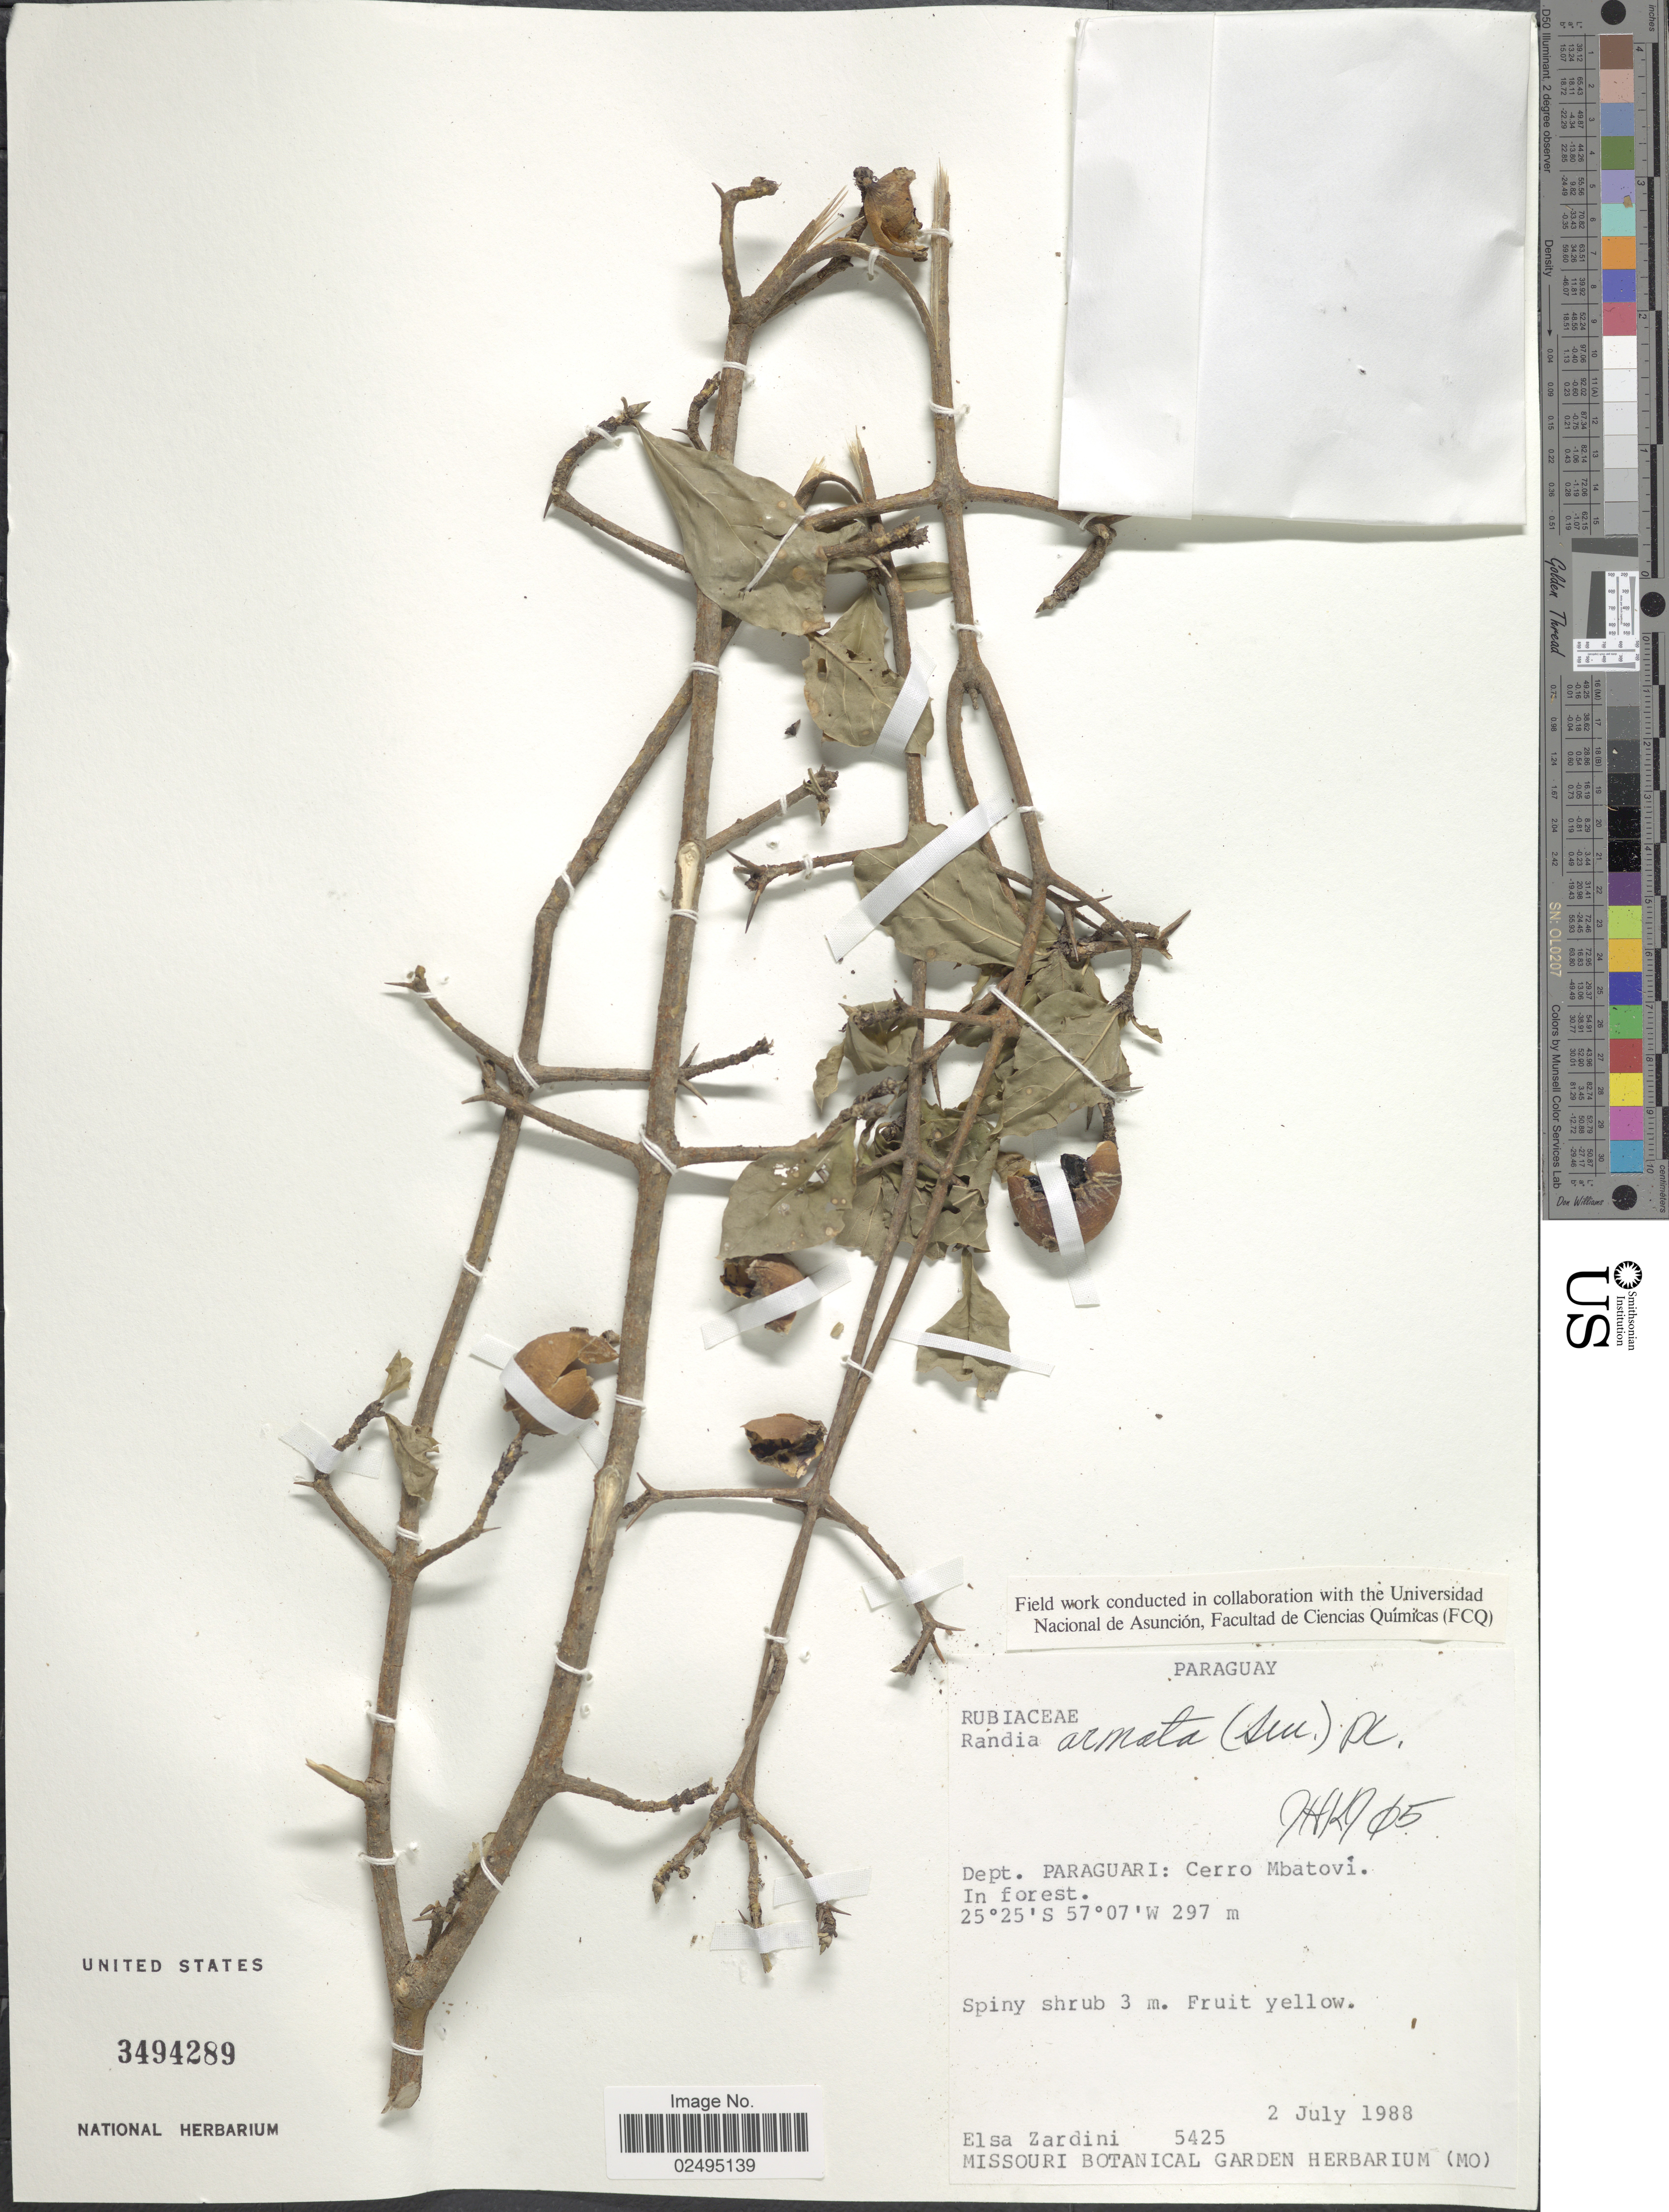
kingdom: Plantae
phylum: Tracheophyta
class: Magnoliopsida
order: Gentianales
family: Rubiaceae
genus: Randia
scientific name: Randia armata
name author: (Sw.) DC.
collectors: E. M. Zardini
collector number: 5425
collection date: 1988-07-02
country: Paraguay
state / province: Paraguari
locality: Cerro Mbatovi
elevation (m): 297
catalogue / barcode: US 3494289